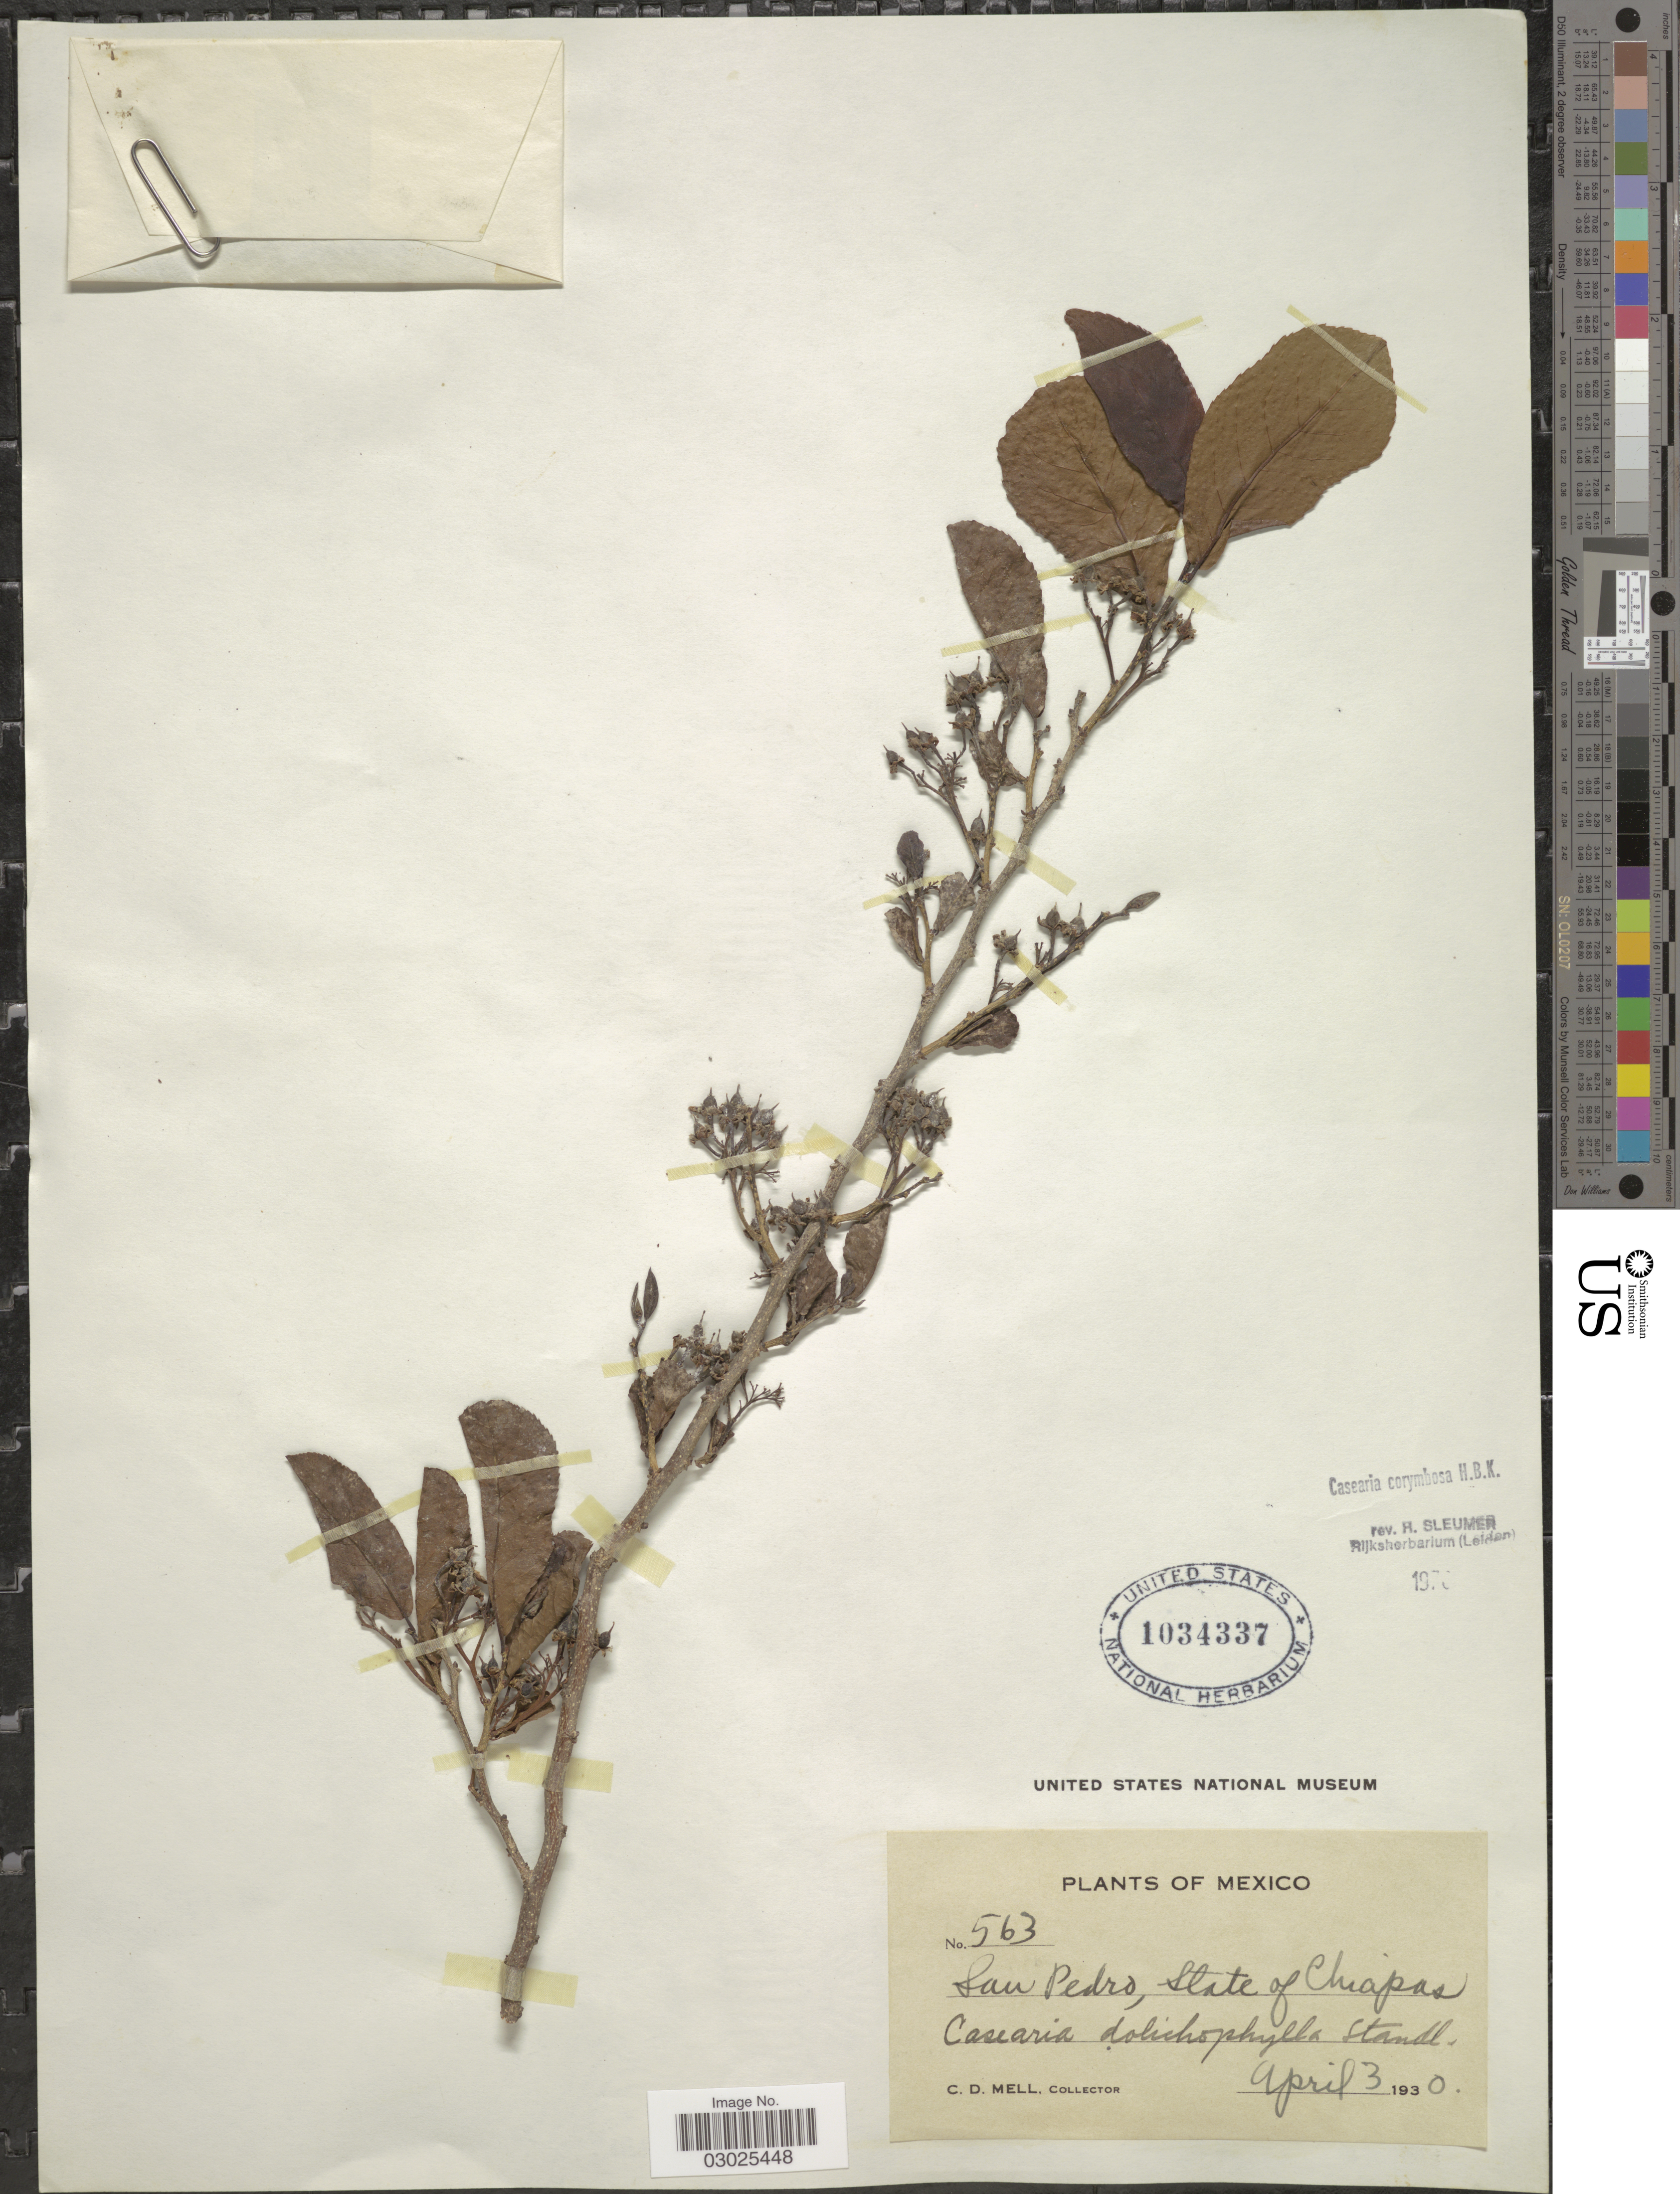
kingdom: Plantae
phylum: Tracheophyta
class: Magnoliopsida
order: Malpighiales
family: Salicaceae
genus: Casearia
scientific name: Casearia corymbosa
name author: Kunth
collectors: C. D. Mell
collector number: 563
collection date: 1930-04-03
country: Mexico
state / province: Chiapas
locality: San Pedro.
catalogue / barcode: US 1034337